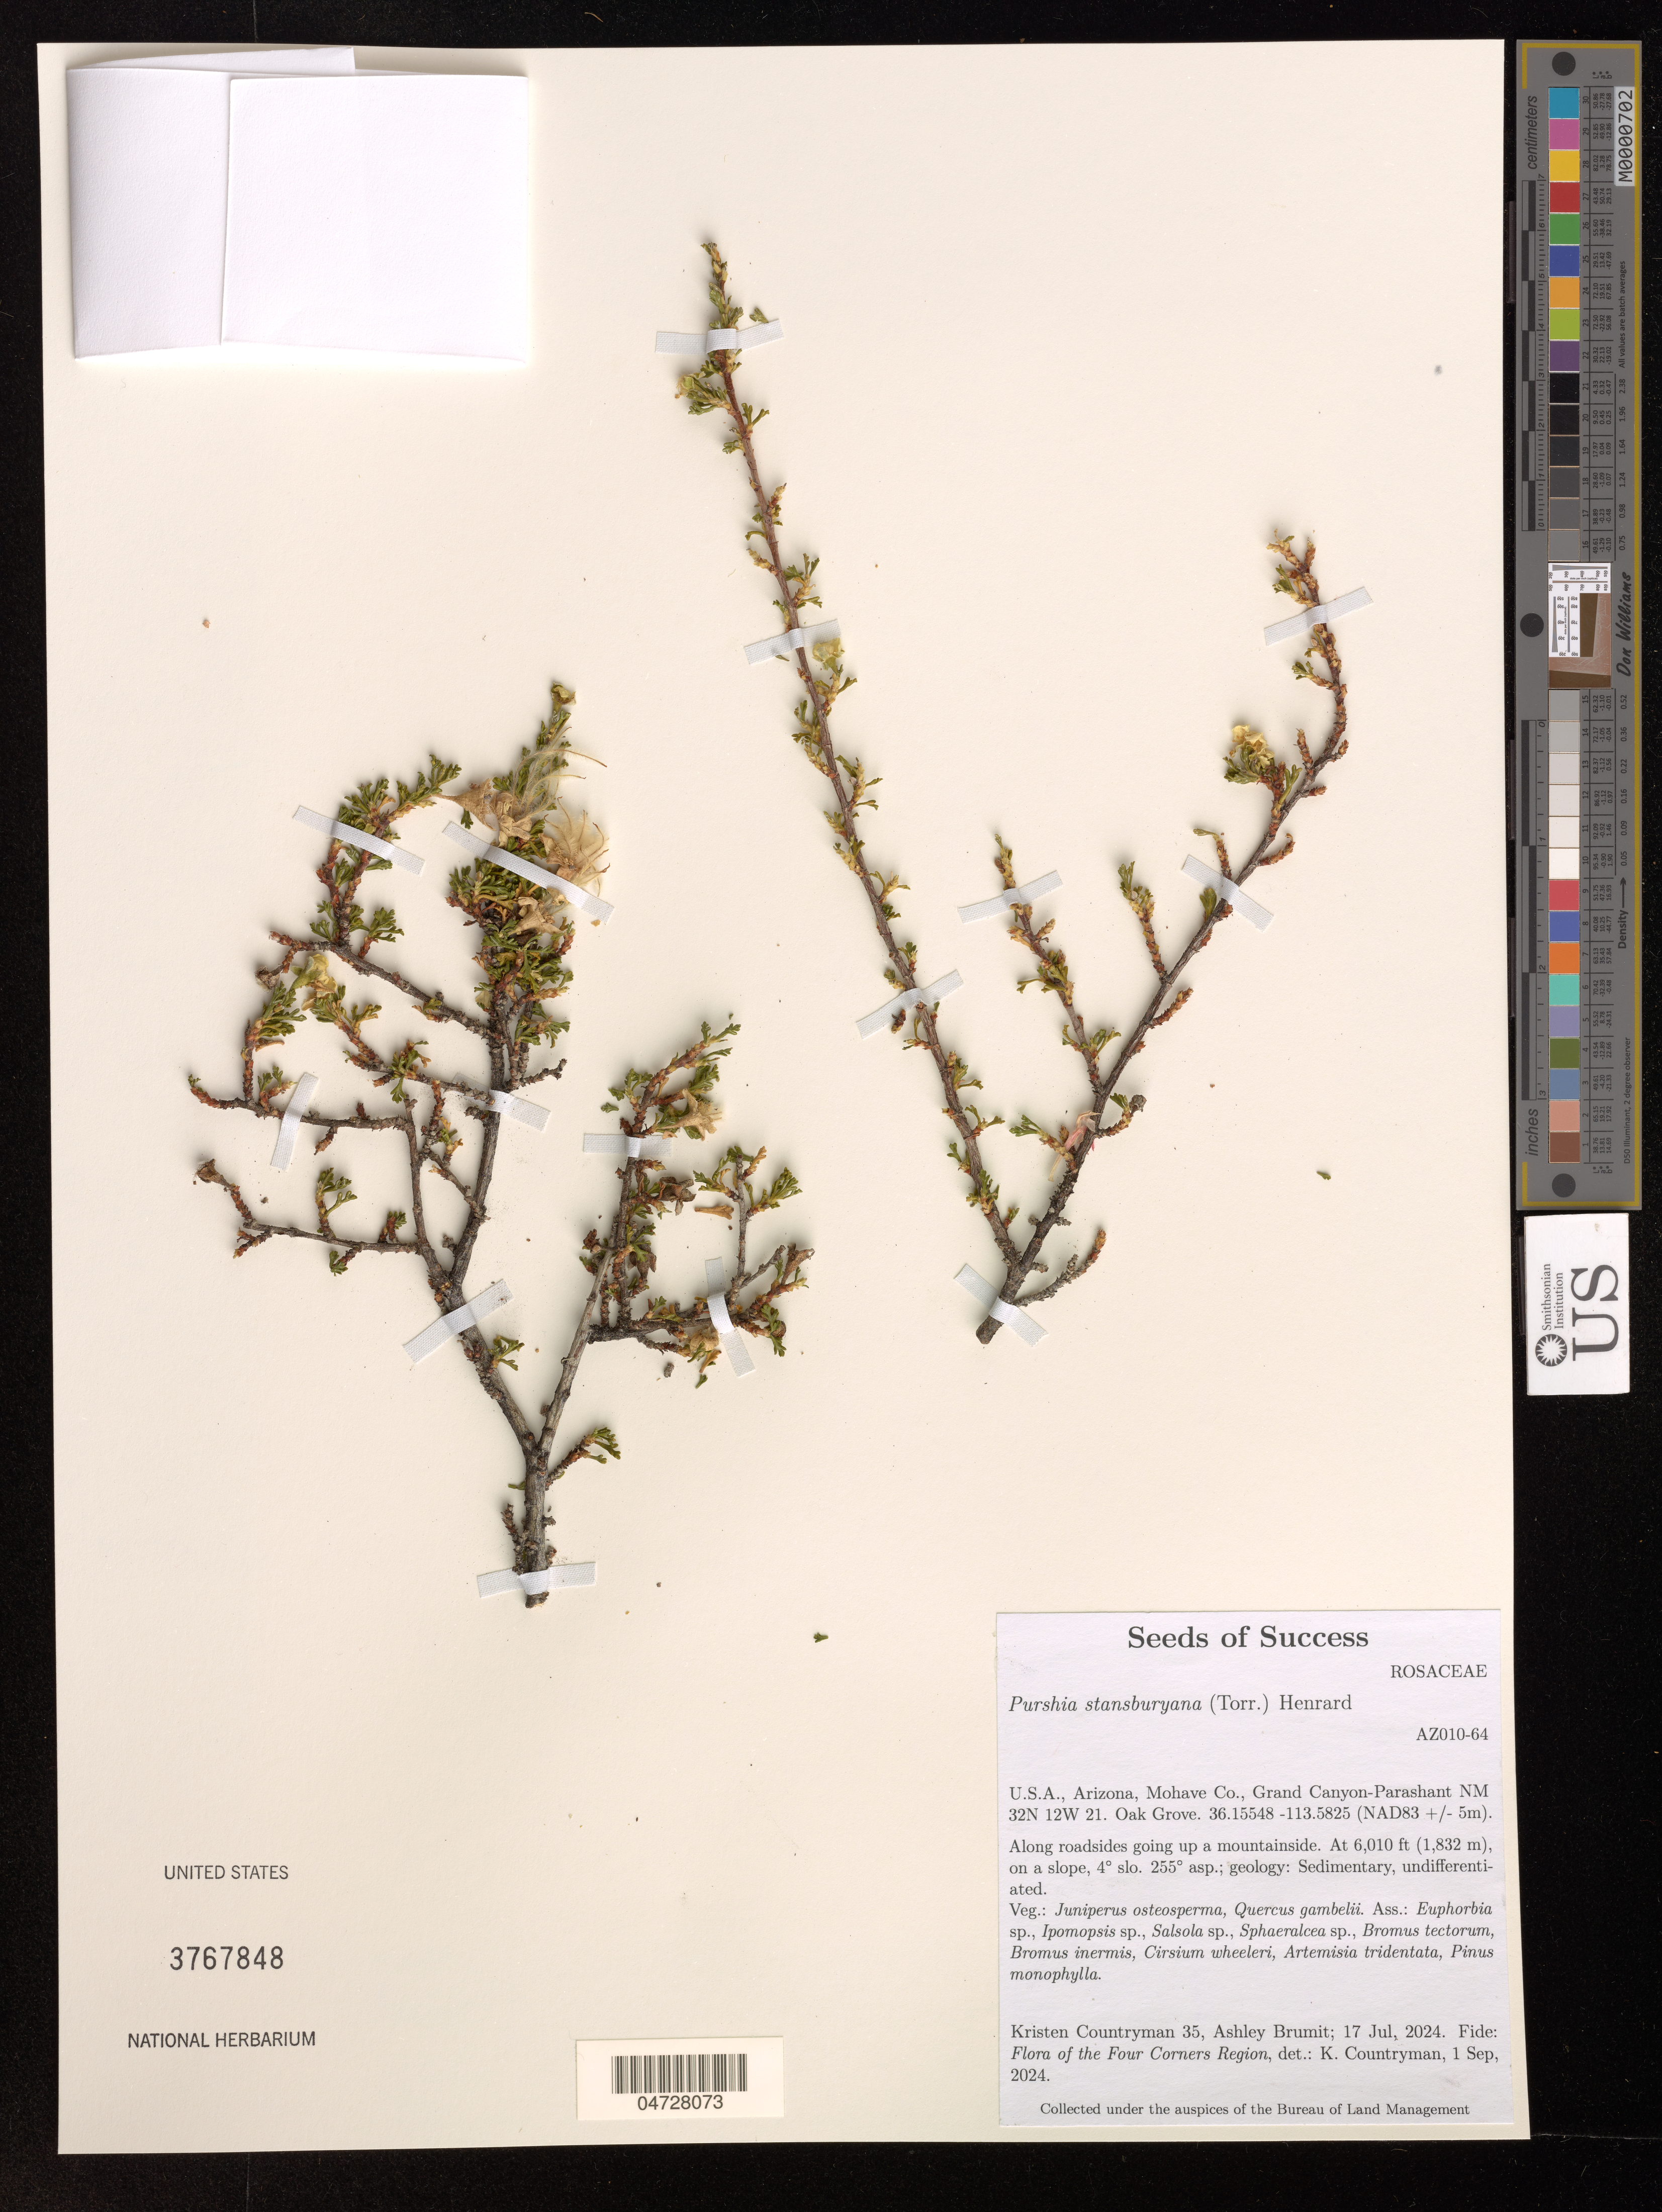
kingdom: Plantae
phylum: Tracheophyta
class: Magnoliopsida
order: Rosales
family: Rosaceae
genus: Purshia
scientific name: Purshia stansburiana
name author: (Torr.) Henrickson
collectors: K. Countryman & A. Brumit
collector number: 35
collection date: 2024-07-17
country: United States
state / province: Arizona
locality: Mohave Co. Grand Canyon-Parashant NM 32N 12W 21. Oak Grove.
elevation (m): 1832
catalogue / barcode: US 3767848